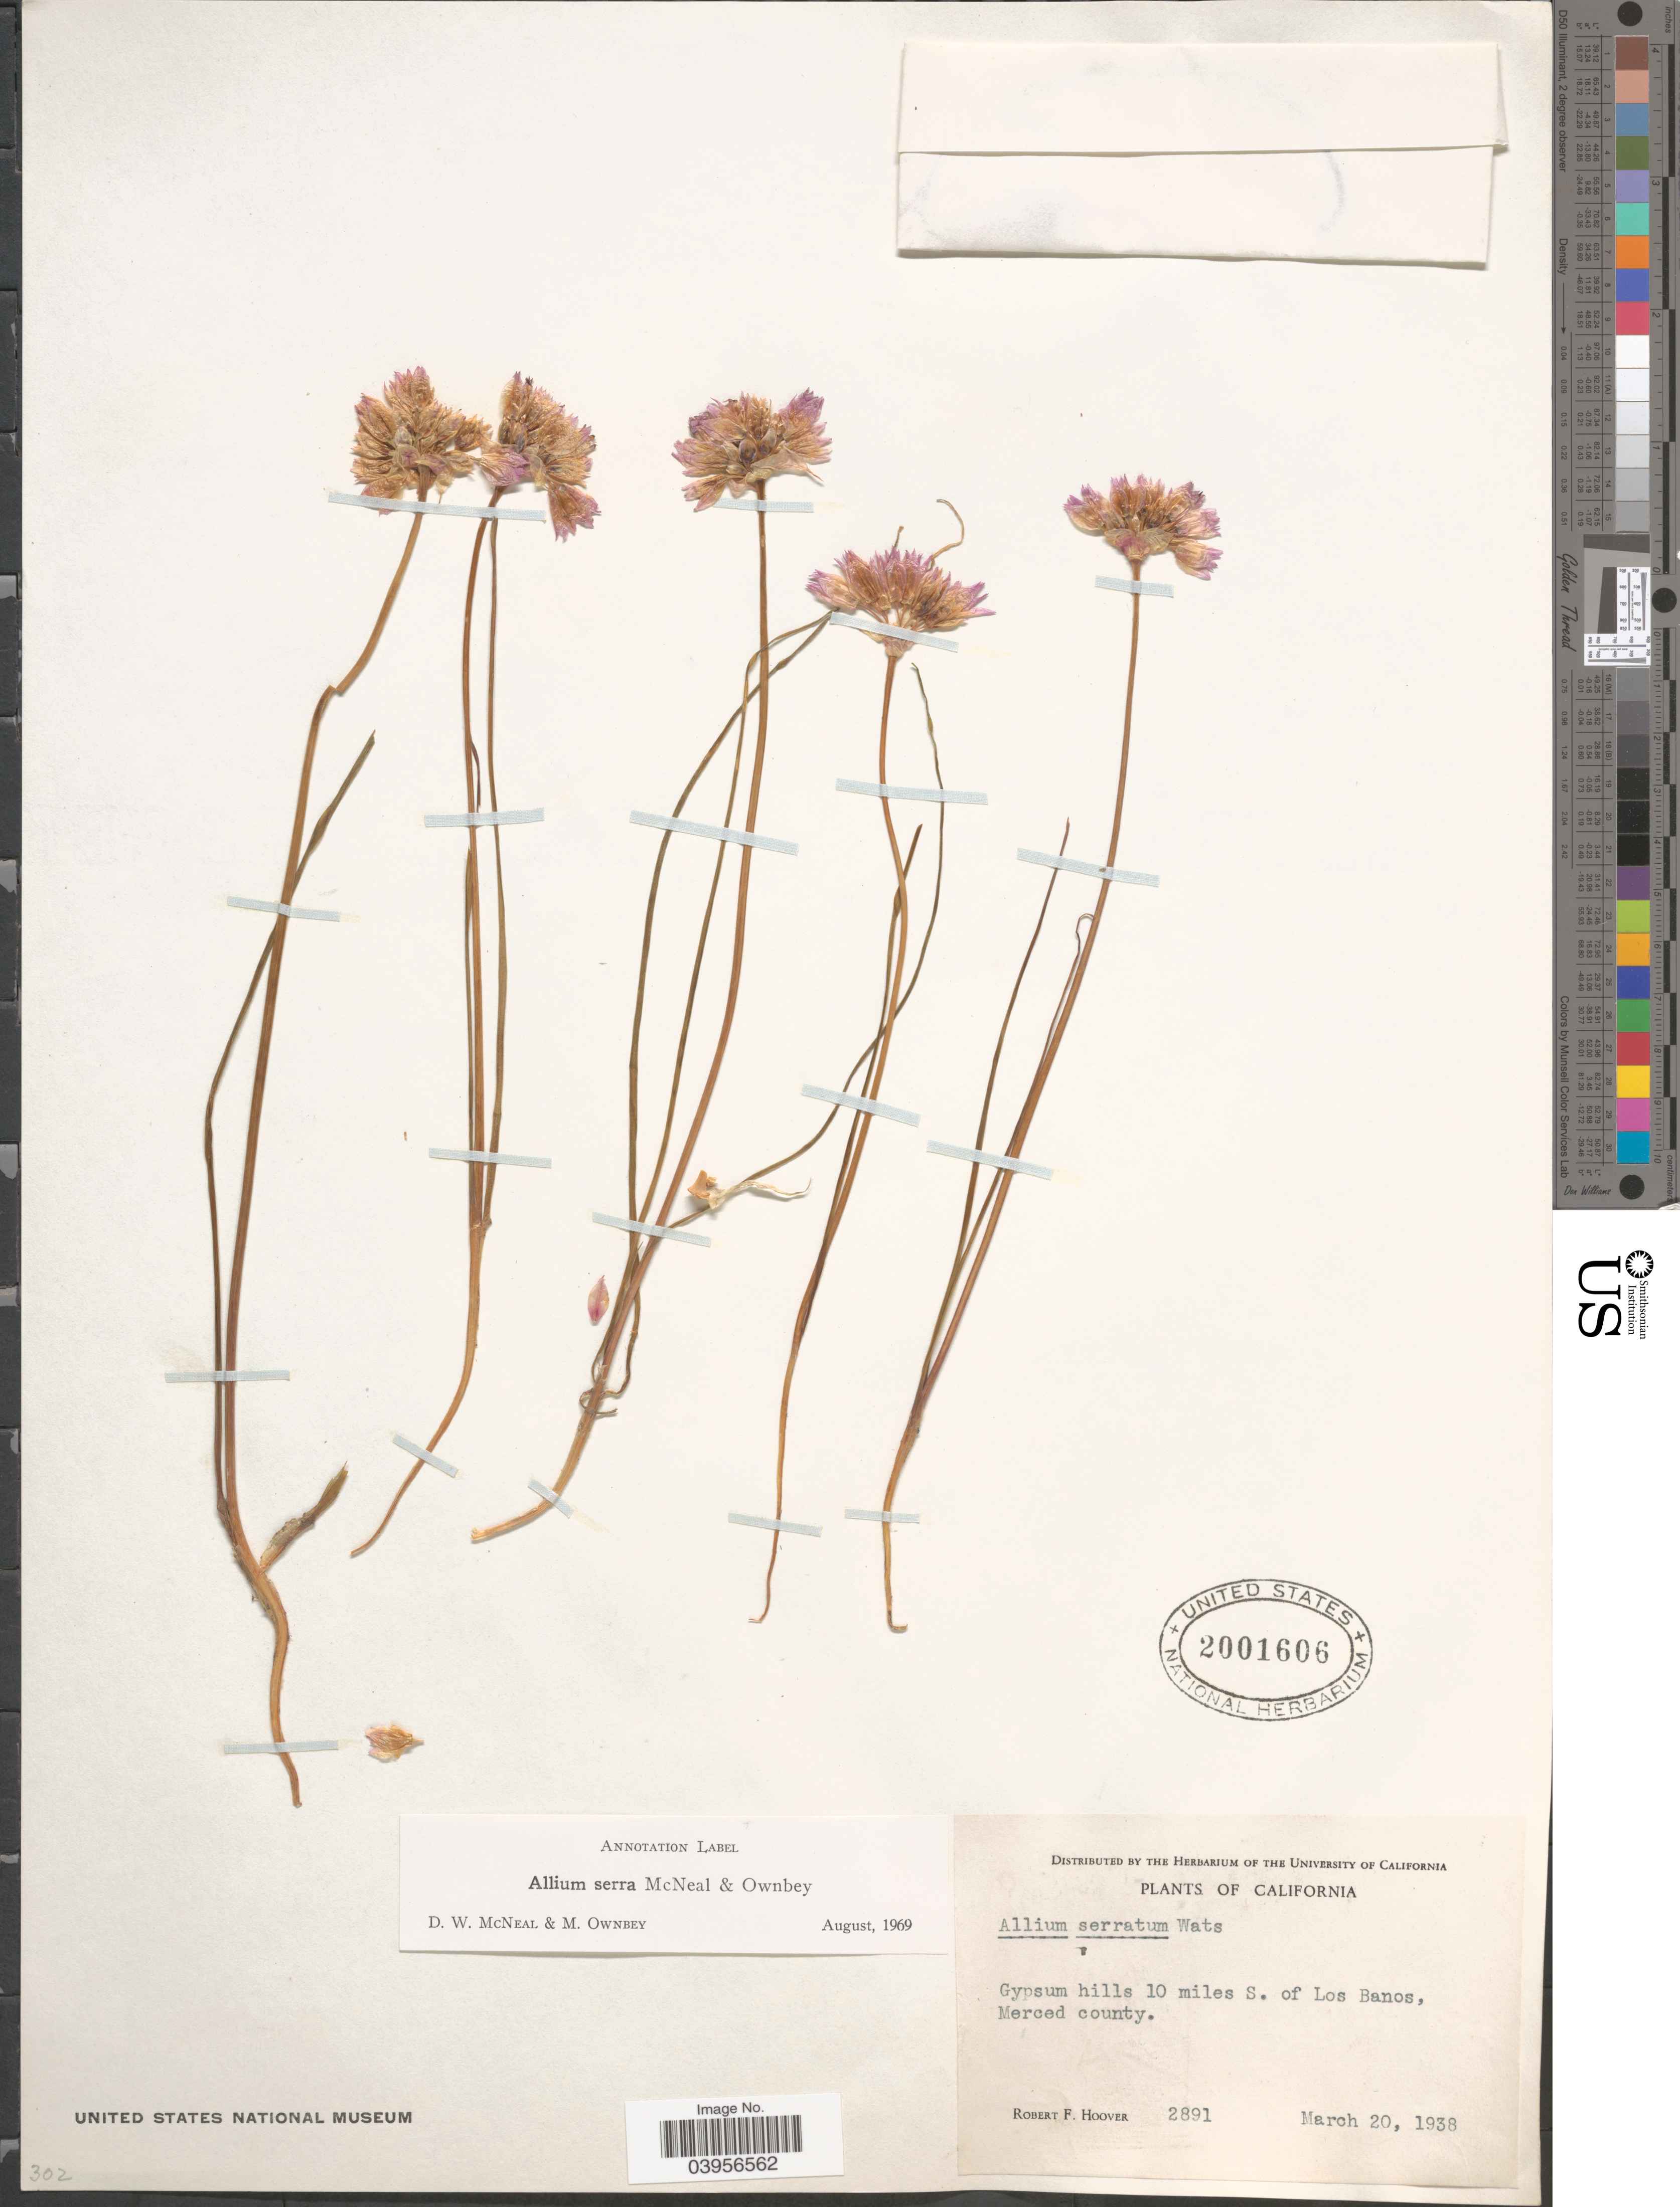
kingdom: Plantae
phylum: Tracheophyta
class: Liliopsida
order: Asparagales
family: Amaryllidaceae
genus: Allium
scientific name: Allium serra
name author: McNeal & Ownbey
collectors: R. F. Hoover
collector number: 2891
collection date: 1938-03-20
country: United States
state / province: California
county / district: Merced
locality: Gypsum hills 10 miles S. of Los Banos, Merced county.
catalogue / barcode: US 2001606